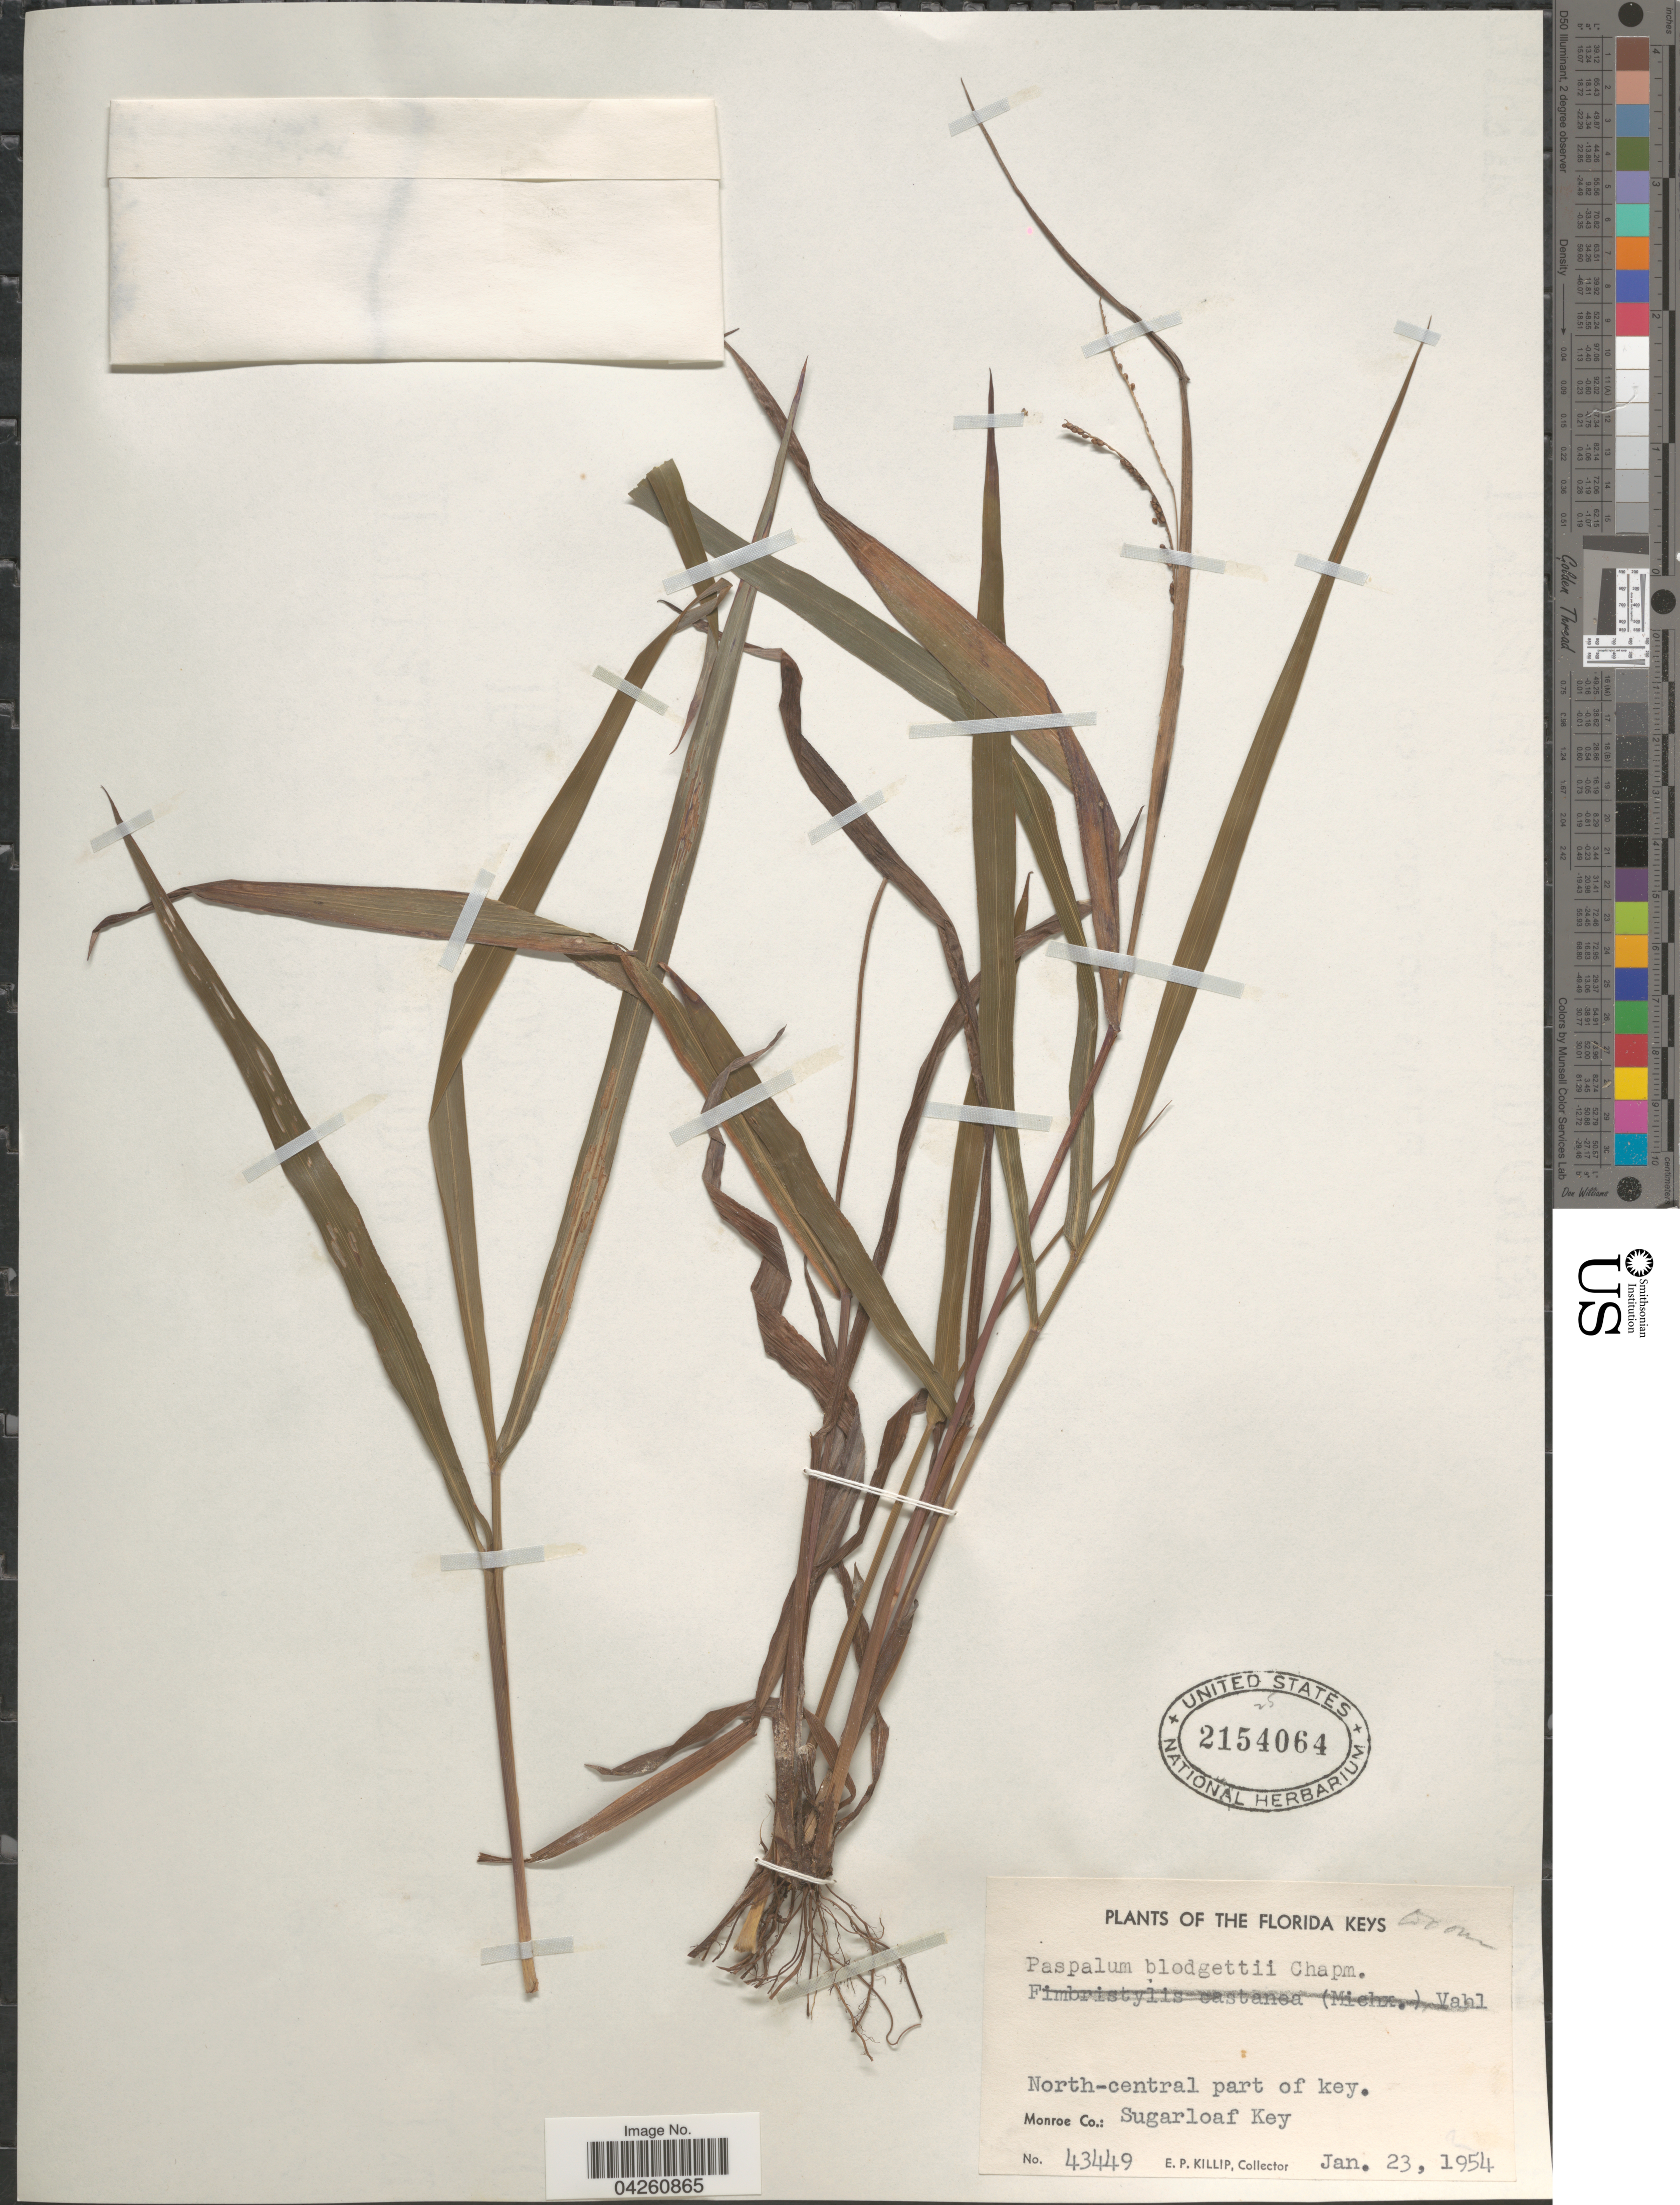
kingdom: Plantae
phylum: Tracheophyta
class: Liliopsida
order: Poales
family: Poaceae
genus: Paspalum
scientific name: Paspalum blodgettii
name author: Chapm.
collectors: E. P. Killip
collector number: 43449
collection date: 1954-01-23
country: United States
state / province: Florida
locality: Florida Keys. North-central part of key. Monroe Co.: Sugarloaf Key.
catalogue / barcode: US 2154064